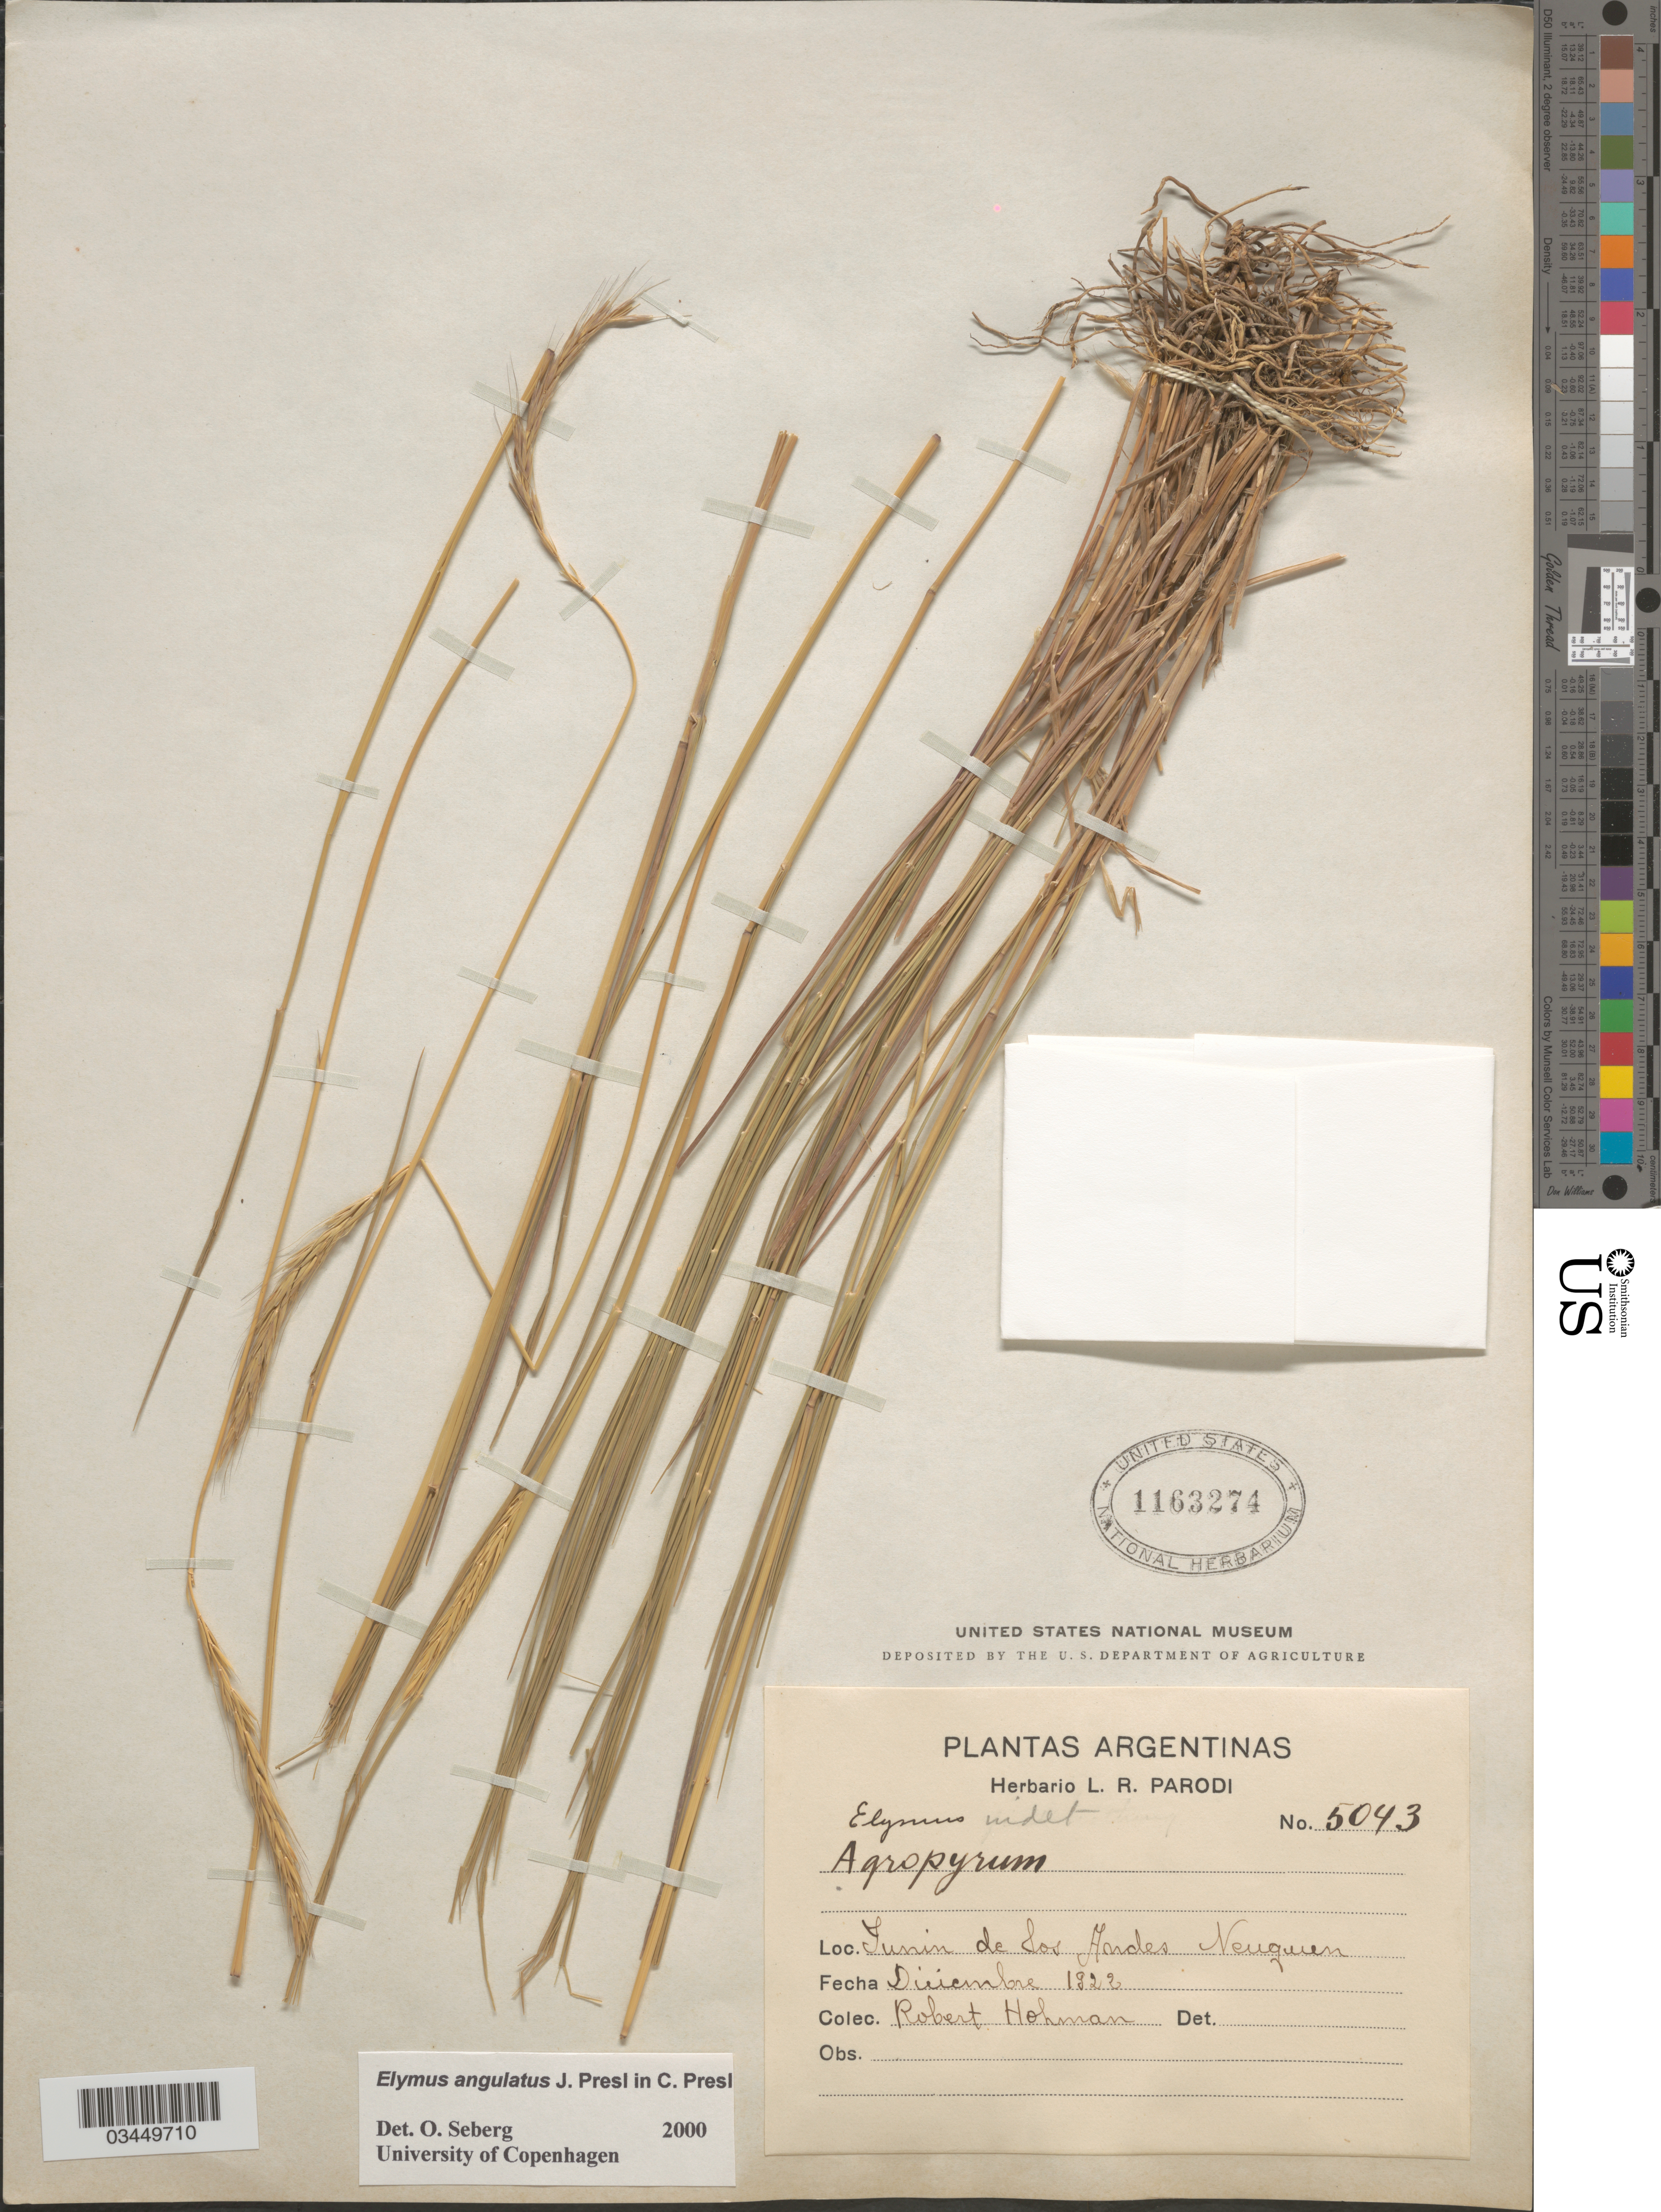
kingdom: Plantae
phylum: Tracheophyta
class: Liliopsida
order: Poales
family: Poaceae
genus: Elymus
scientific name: Elymus angulatus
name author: J. Presl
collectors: R. Hohman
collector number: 5043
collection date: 1922-12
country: Argentina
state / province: Neuquen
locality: Junin de los Andes.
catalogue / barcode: US 1163274